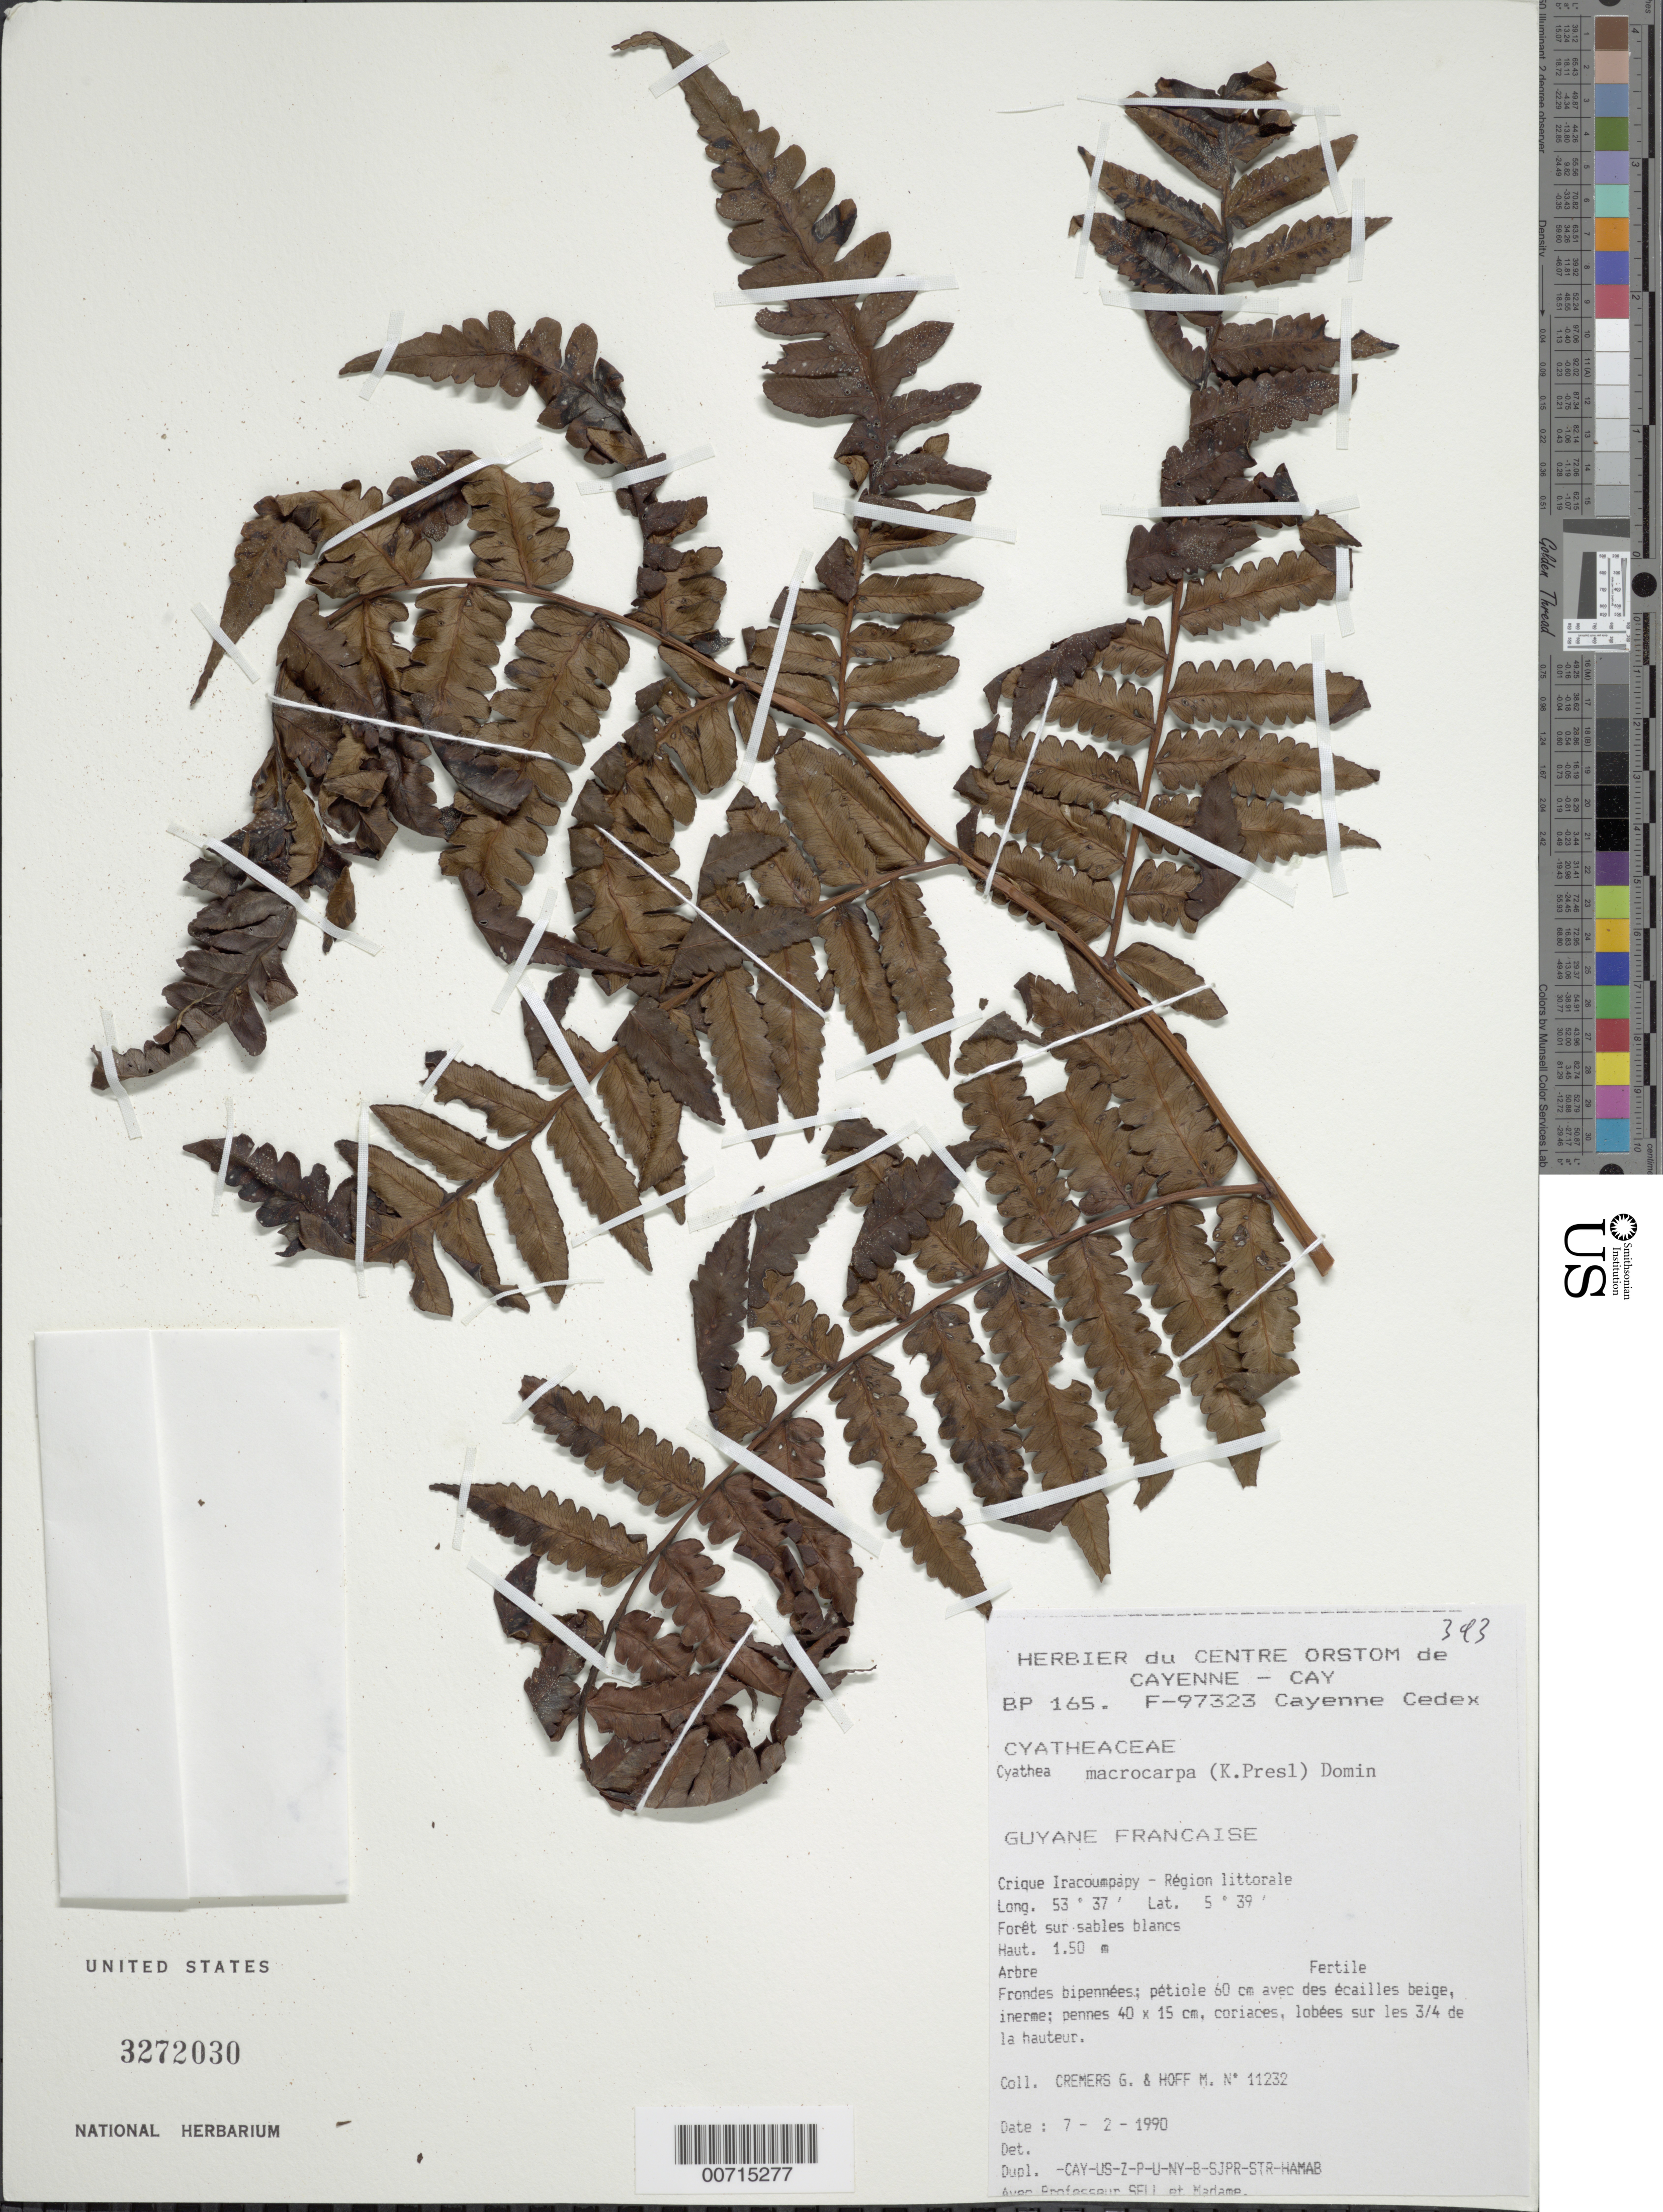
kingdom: Plantae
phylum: Tracheophyta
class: Polypodiopsida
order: Cyatheales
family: Cyatheaceae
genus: Cyathea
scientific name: Cyathea macrocarpa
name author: (C. Presl) Domin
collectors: G. Cremers & M. Hoff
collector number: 11232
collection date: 1990-02-07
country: French Guiana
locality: Guyane Francaise, Crique Iracoumpapy - Region littorale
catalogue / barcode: US 3272030